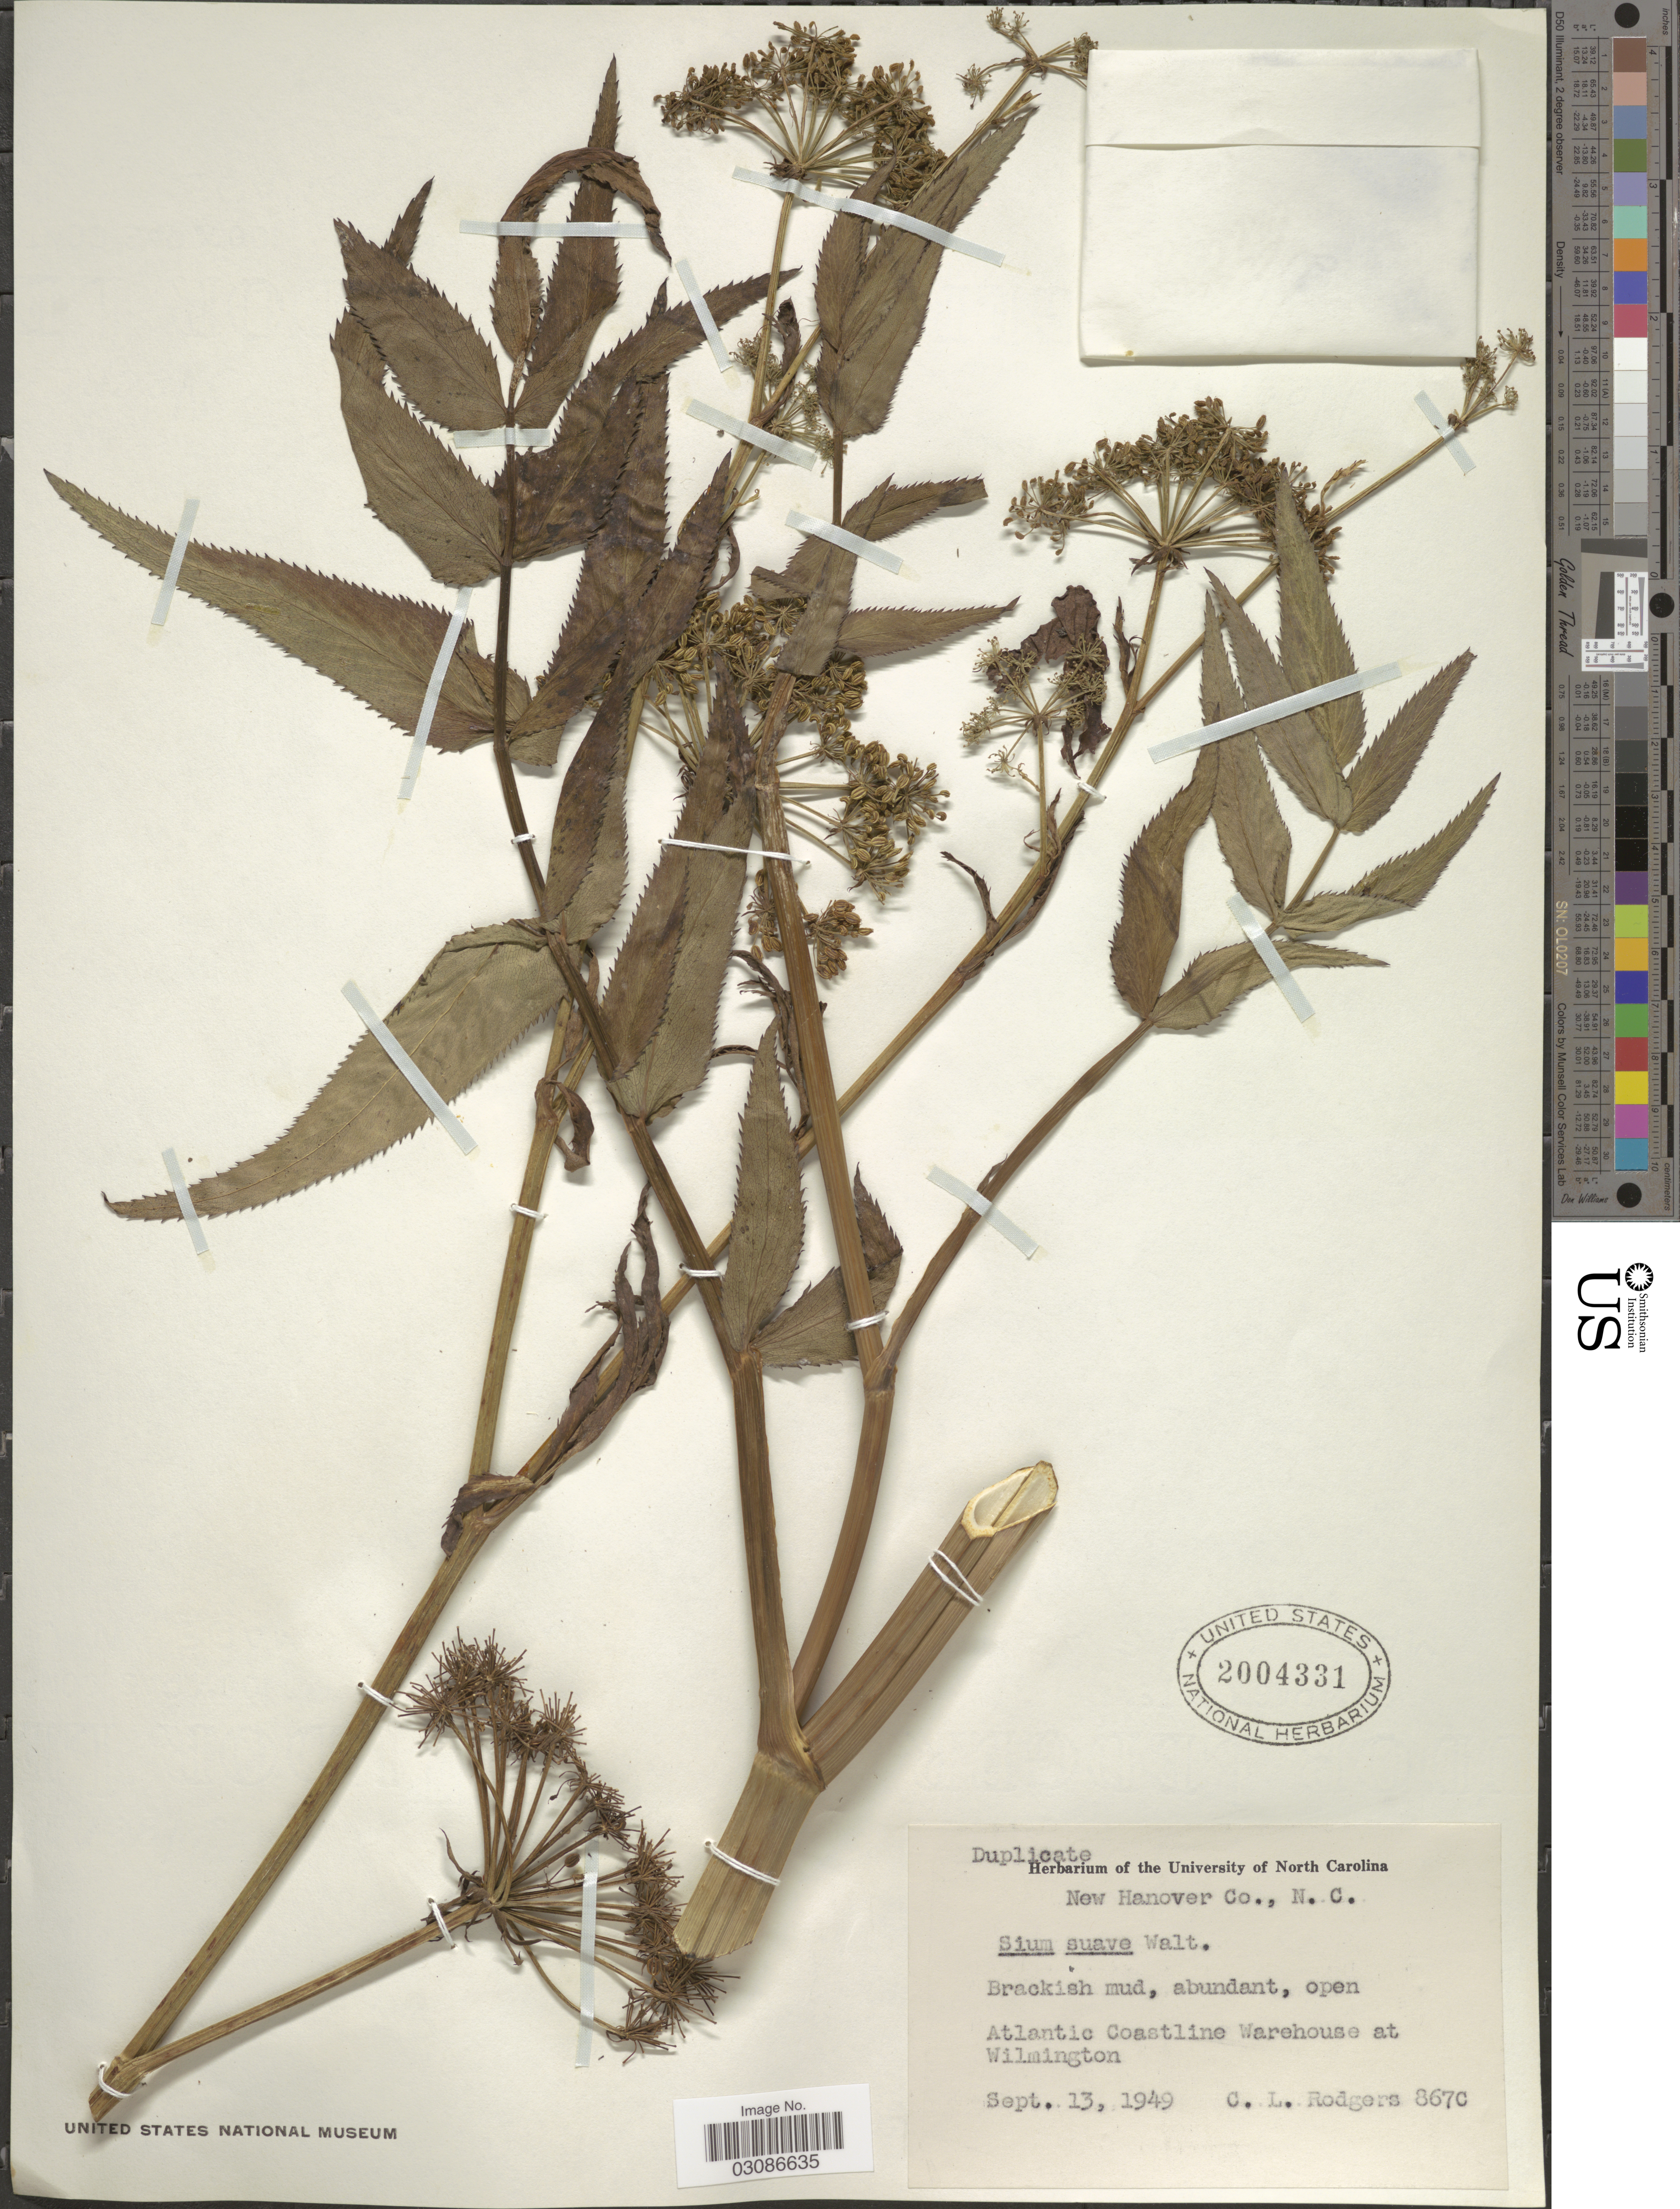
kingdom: Plantae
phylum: Tracheophyta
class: Magnoliopsida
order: Apiales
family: Apiaceae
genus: Sium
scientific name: Sium suave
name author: Walter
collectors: C. Rodgers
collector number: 867C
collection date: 1949-09-13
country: United States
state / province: North Carolina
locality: New Hanover Co., Atlantic Coastline Warehouse at Wilmington.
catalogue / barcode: US 2004331